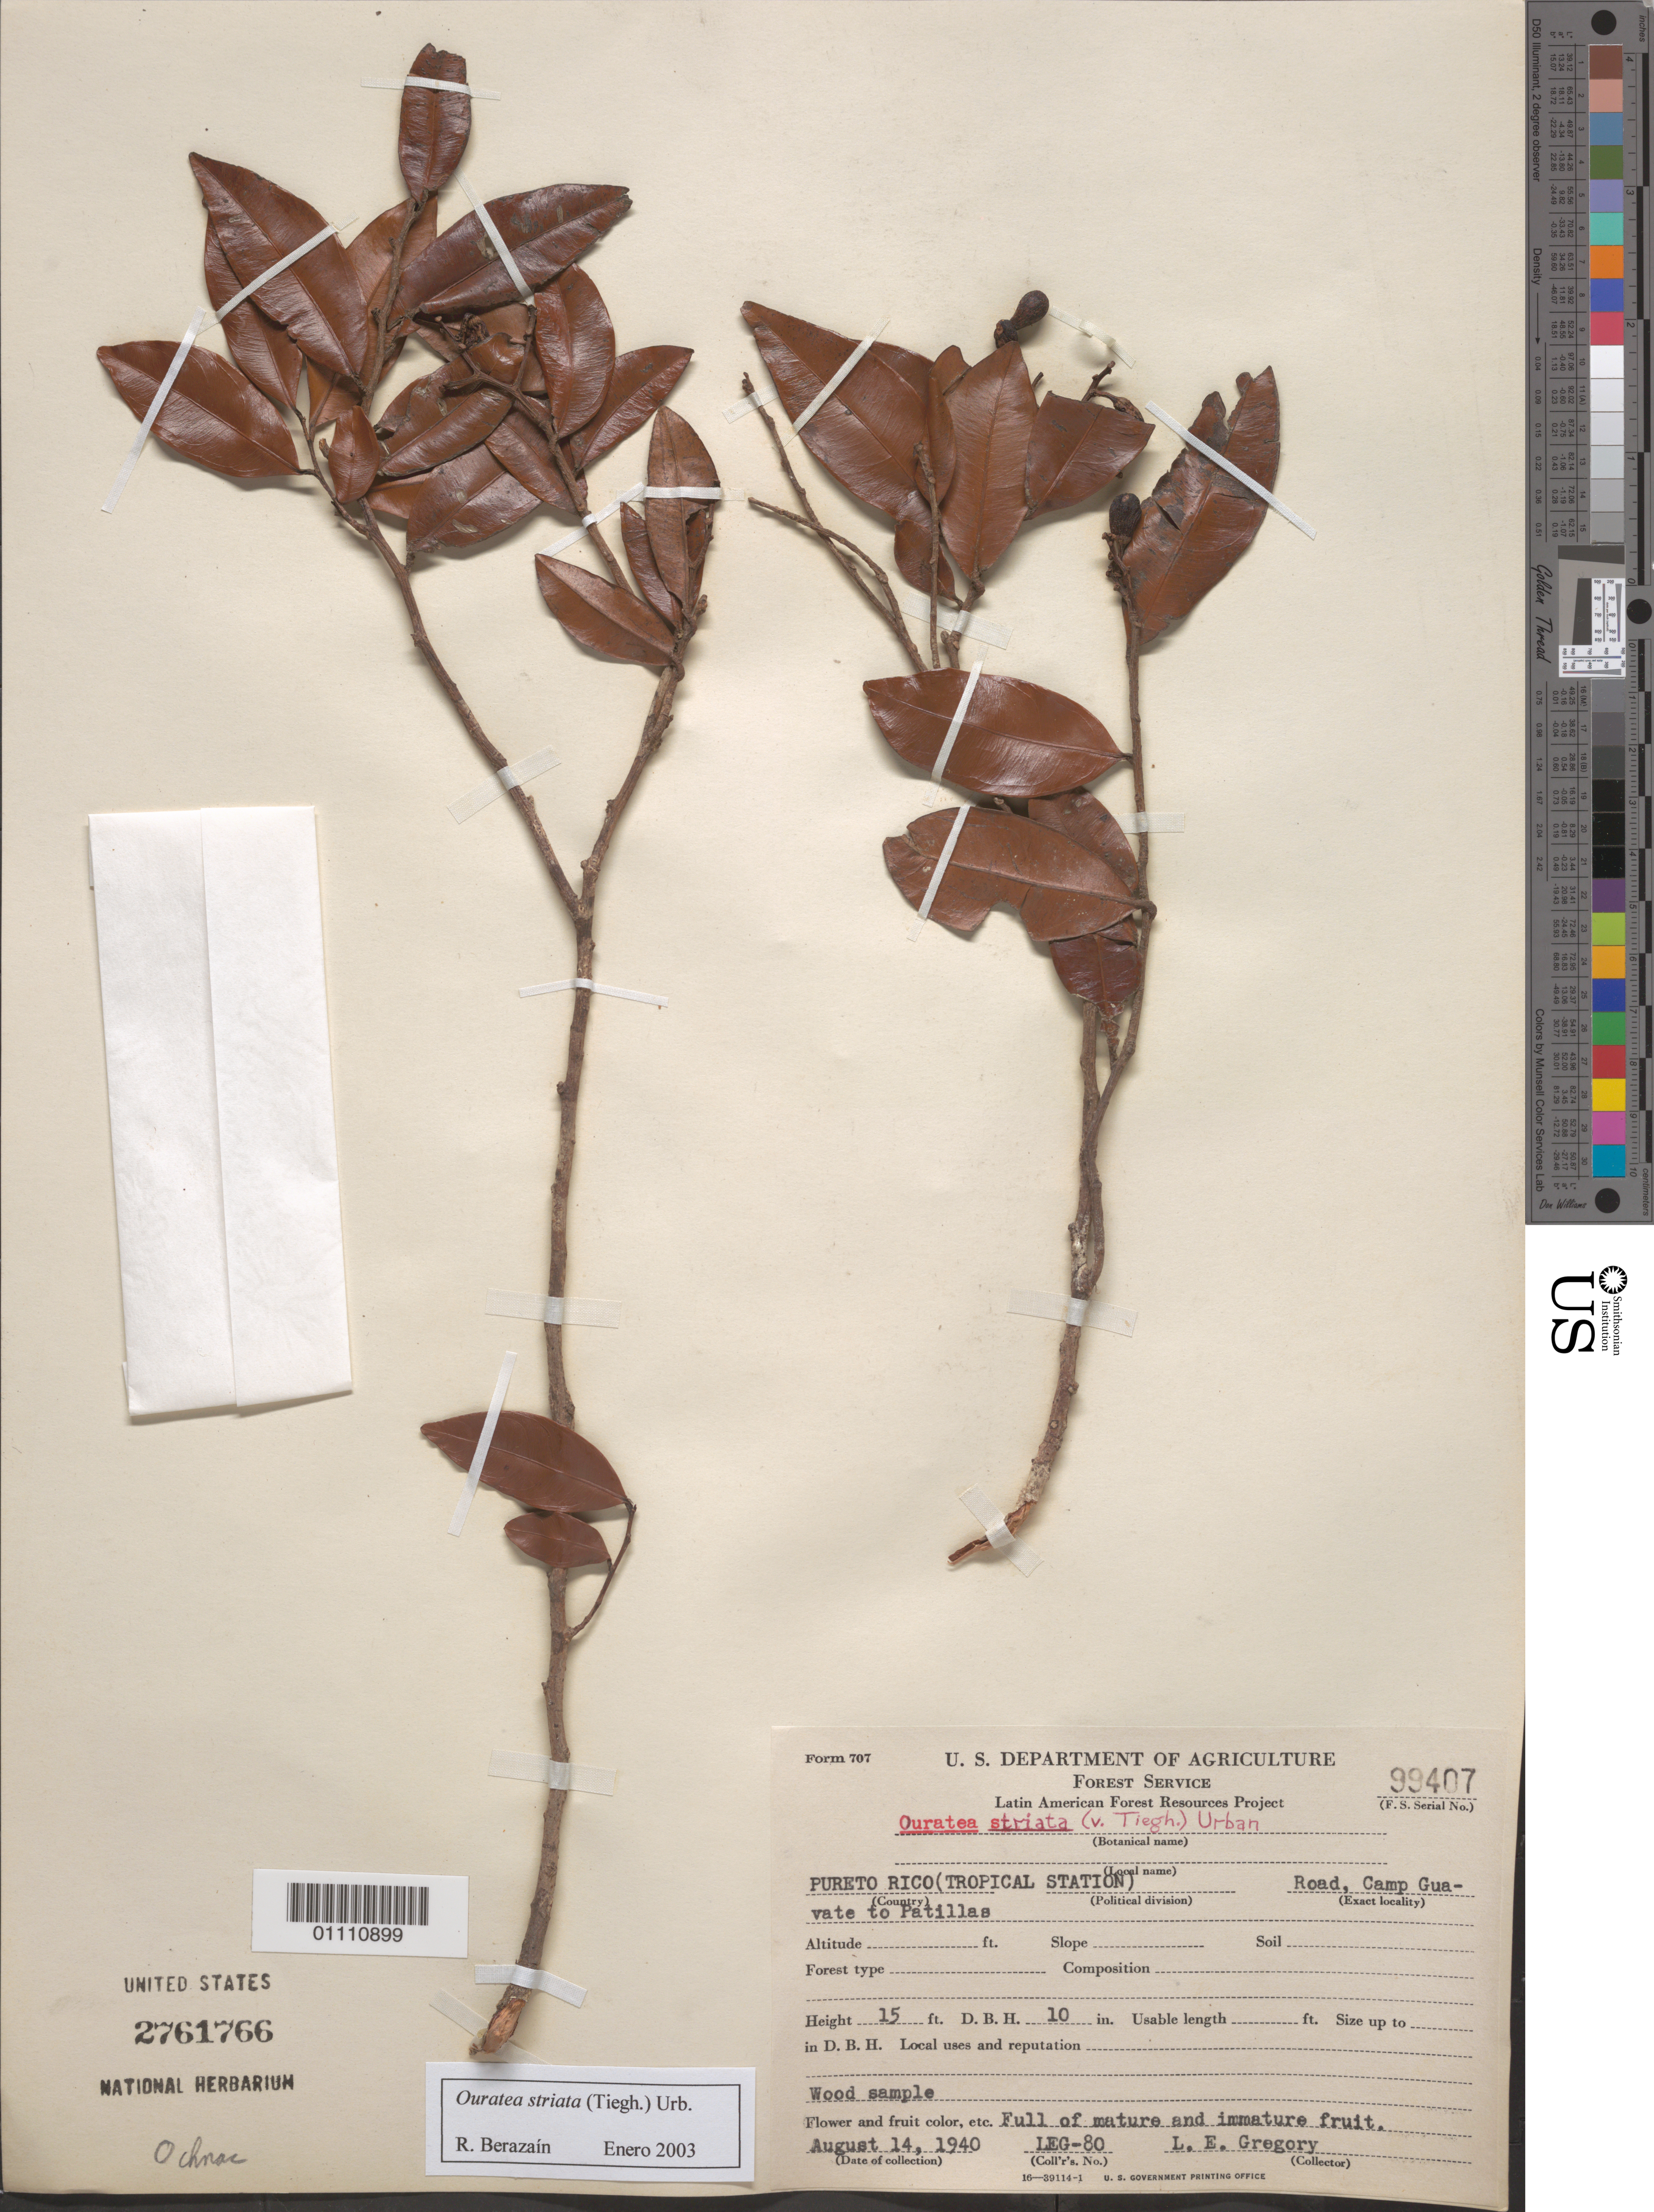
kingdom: Plantae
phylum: Tracheophyta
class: Magnoliopsida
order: Malpighiales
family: Ochnaceae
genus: Ouratea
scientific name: Ouratea striata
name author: (Tiegh.) Urb.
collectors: L. E. Gregory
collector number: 80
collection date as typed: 14 Aug 1940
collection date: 1940-08-14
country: Puerto Rico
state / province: Patillas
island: Puerto Rico I.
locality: road, camp guavate to patillas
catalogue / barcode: US 2761766